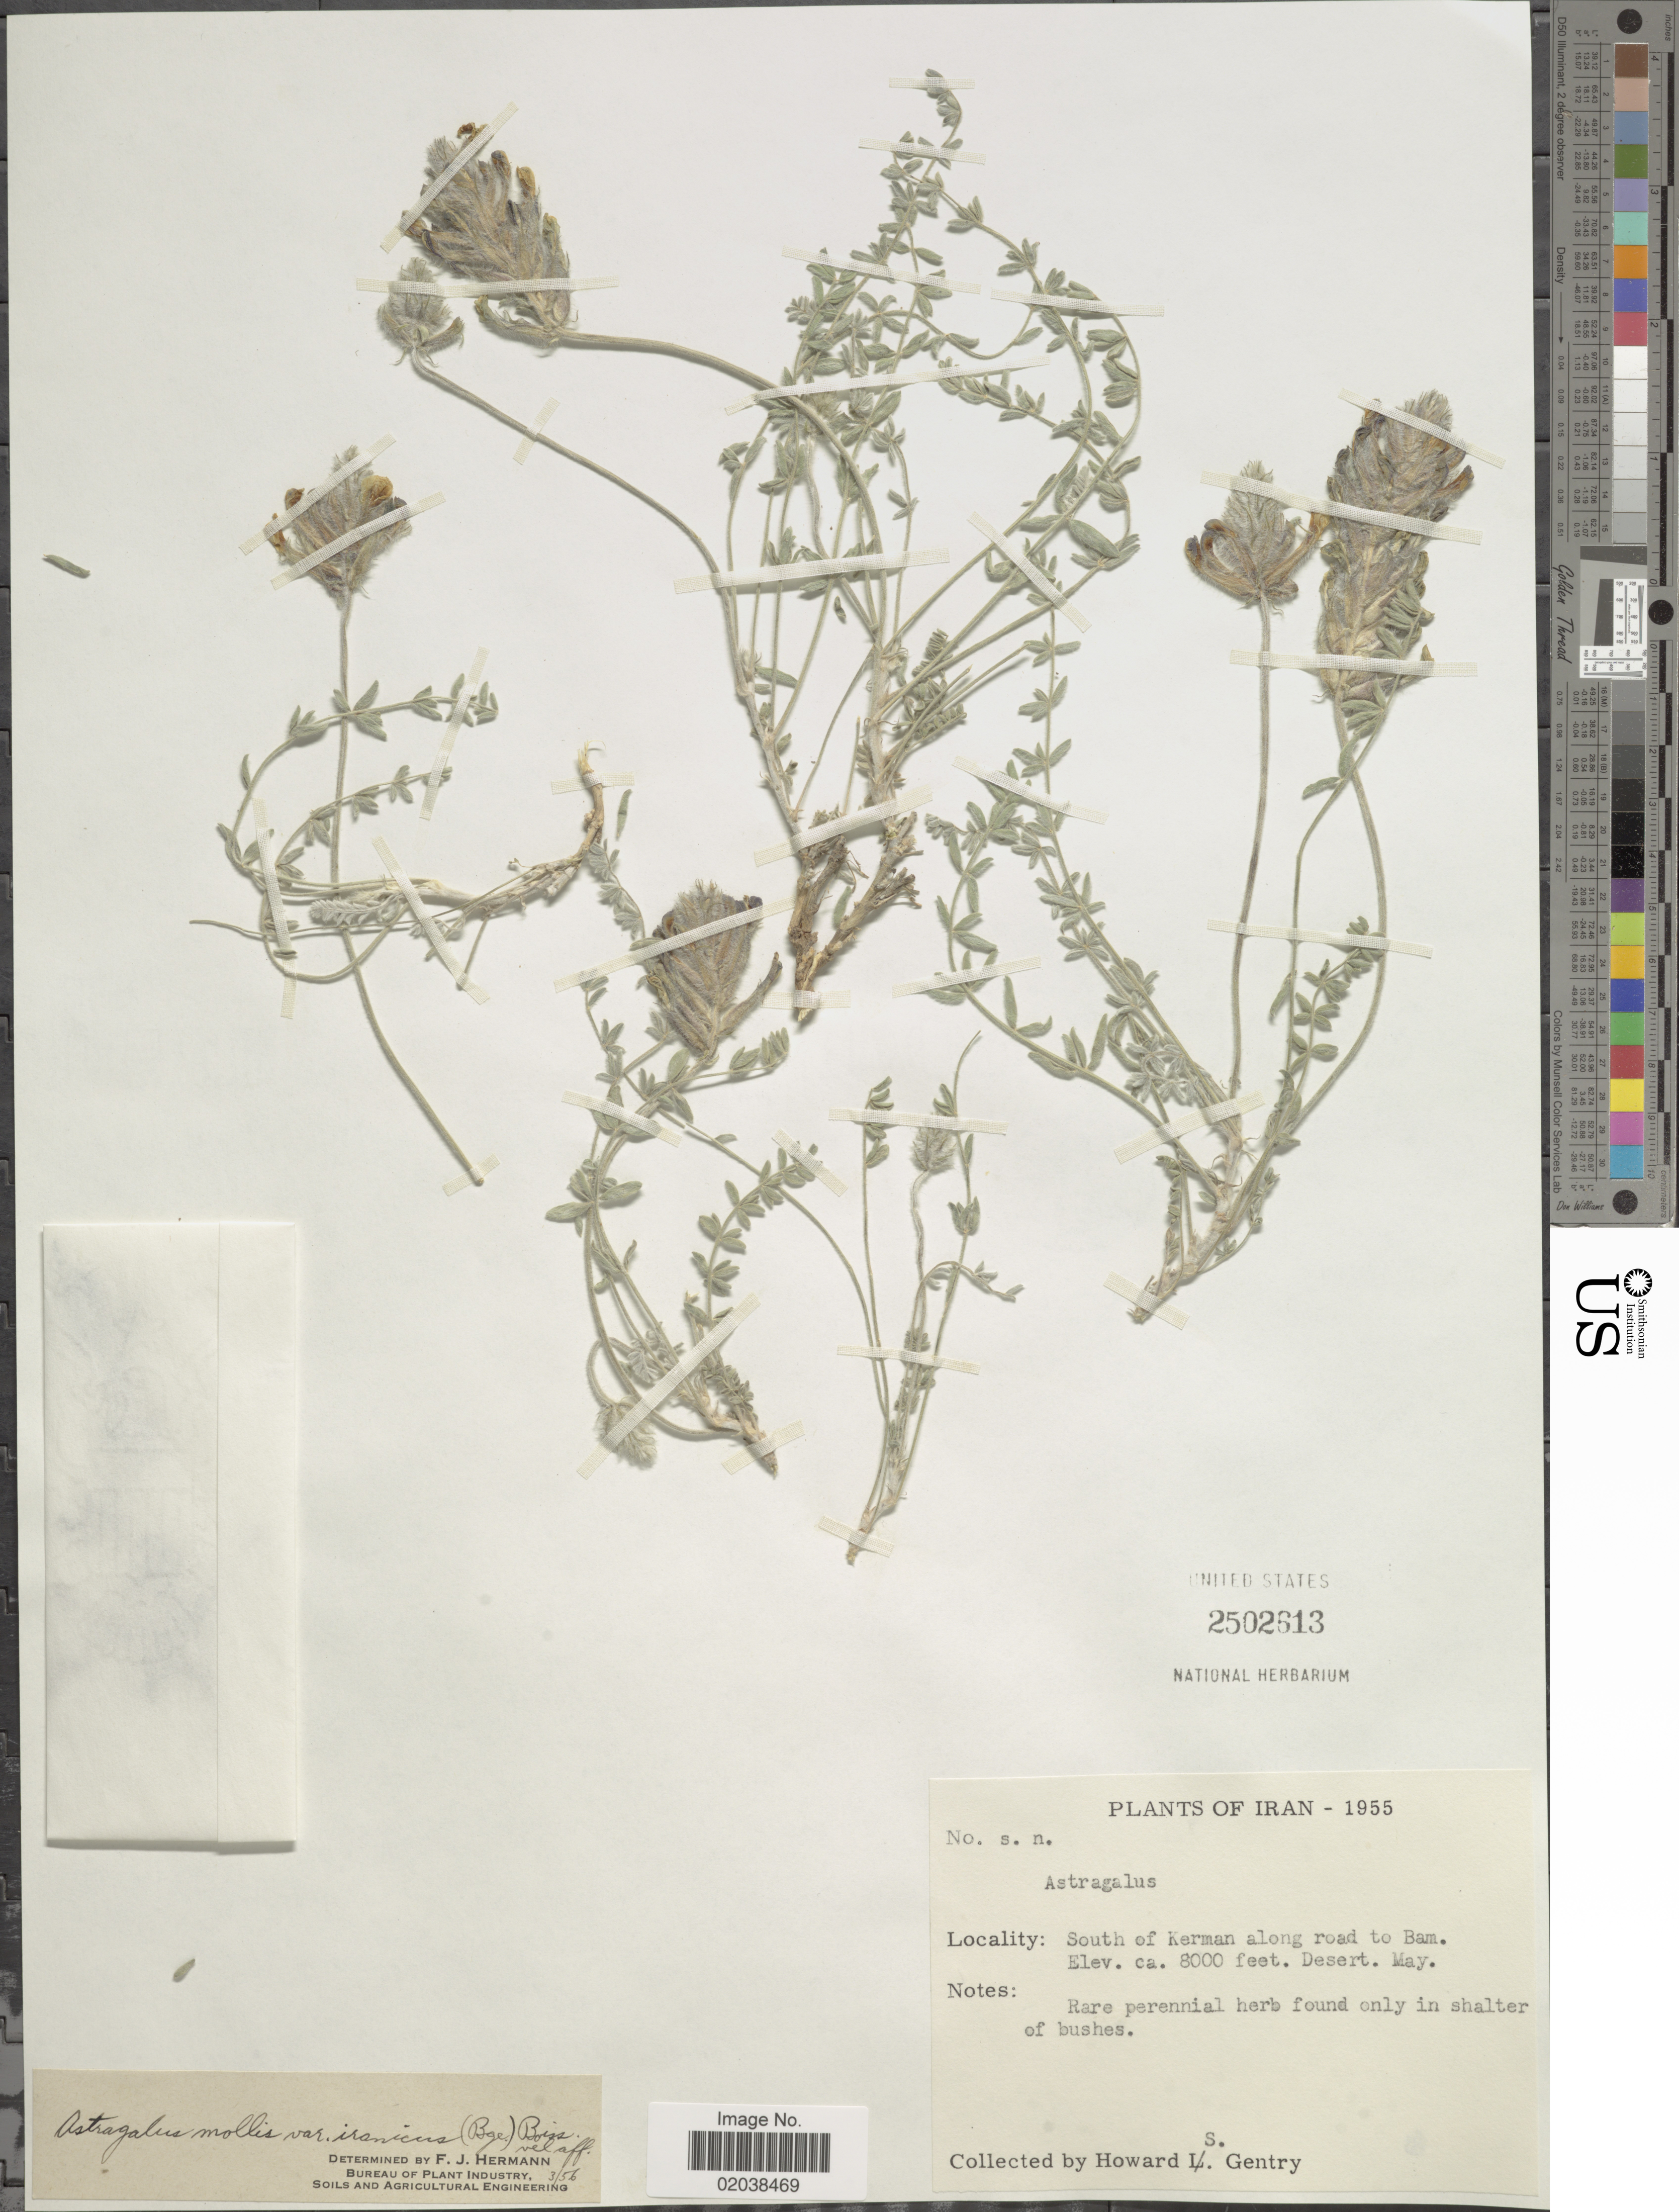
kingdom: Plantae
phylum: Tracheophyta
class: Magnoliopsida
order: Fabales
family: Fabaceae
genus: Astragalus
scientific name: Astragalus mollis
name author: M. Bieb.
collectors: H. S. Gentry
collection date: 1955-05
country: Iran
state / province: Kerman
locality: South of Kerman along road to Bam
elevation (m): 2438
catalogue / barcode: US 2502613